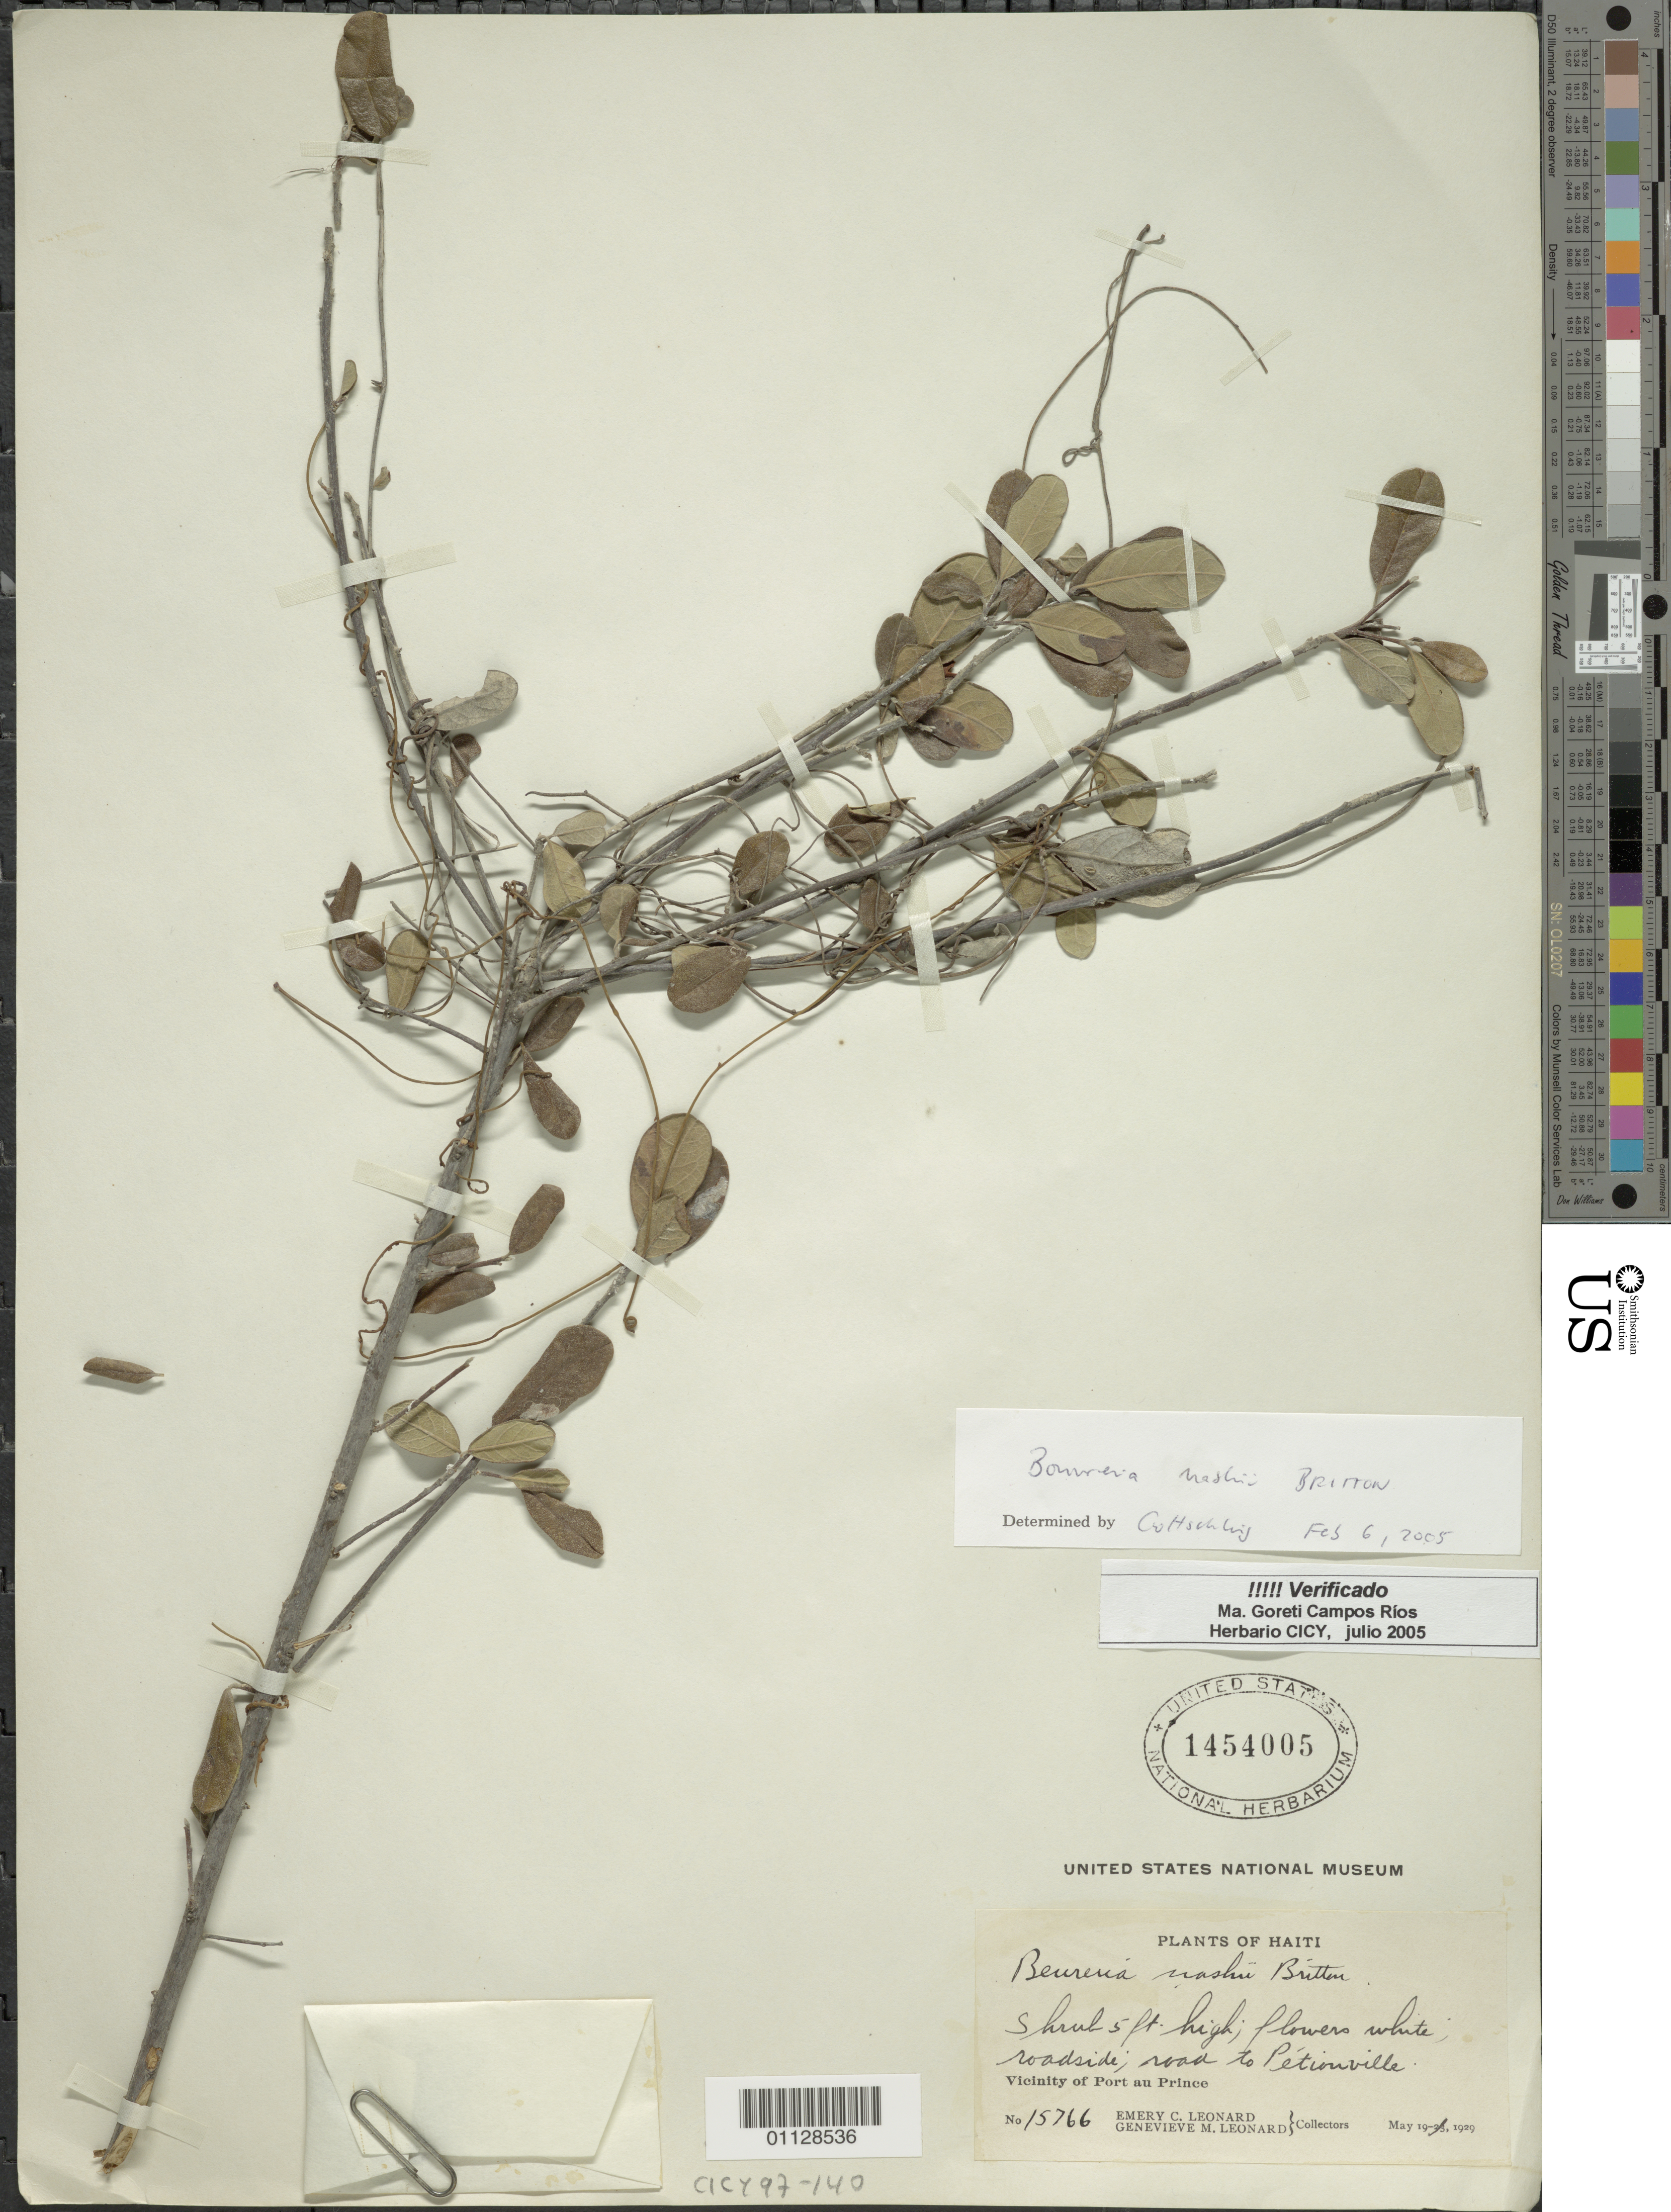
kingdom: Plantae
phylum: Tracheophyta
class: Magnoliopsida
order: Boraginales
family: Ehretiaceae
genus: Bourreria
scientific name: Bourreria nashii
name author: Britton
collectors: E. C. Leonard & G. M. Leonard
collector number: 15766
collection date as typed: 19 May 1929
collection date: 1929-05-19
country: Haiti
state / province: Óuest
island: Hispaniola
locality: Vicinity of Port au Prince: roadside, road to Pétionville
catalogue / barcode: US 1454005